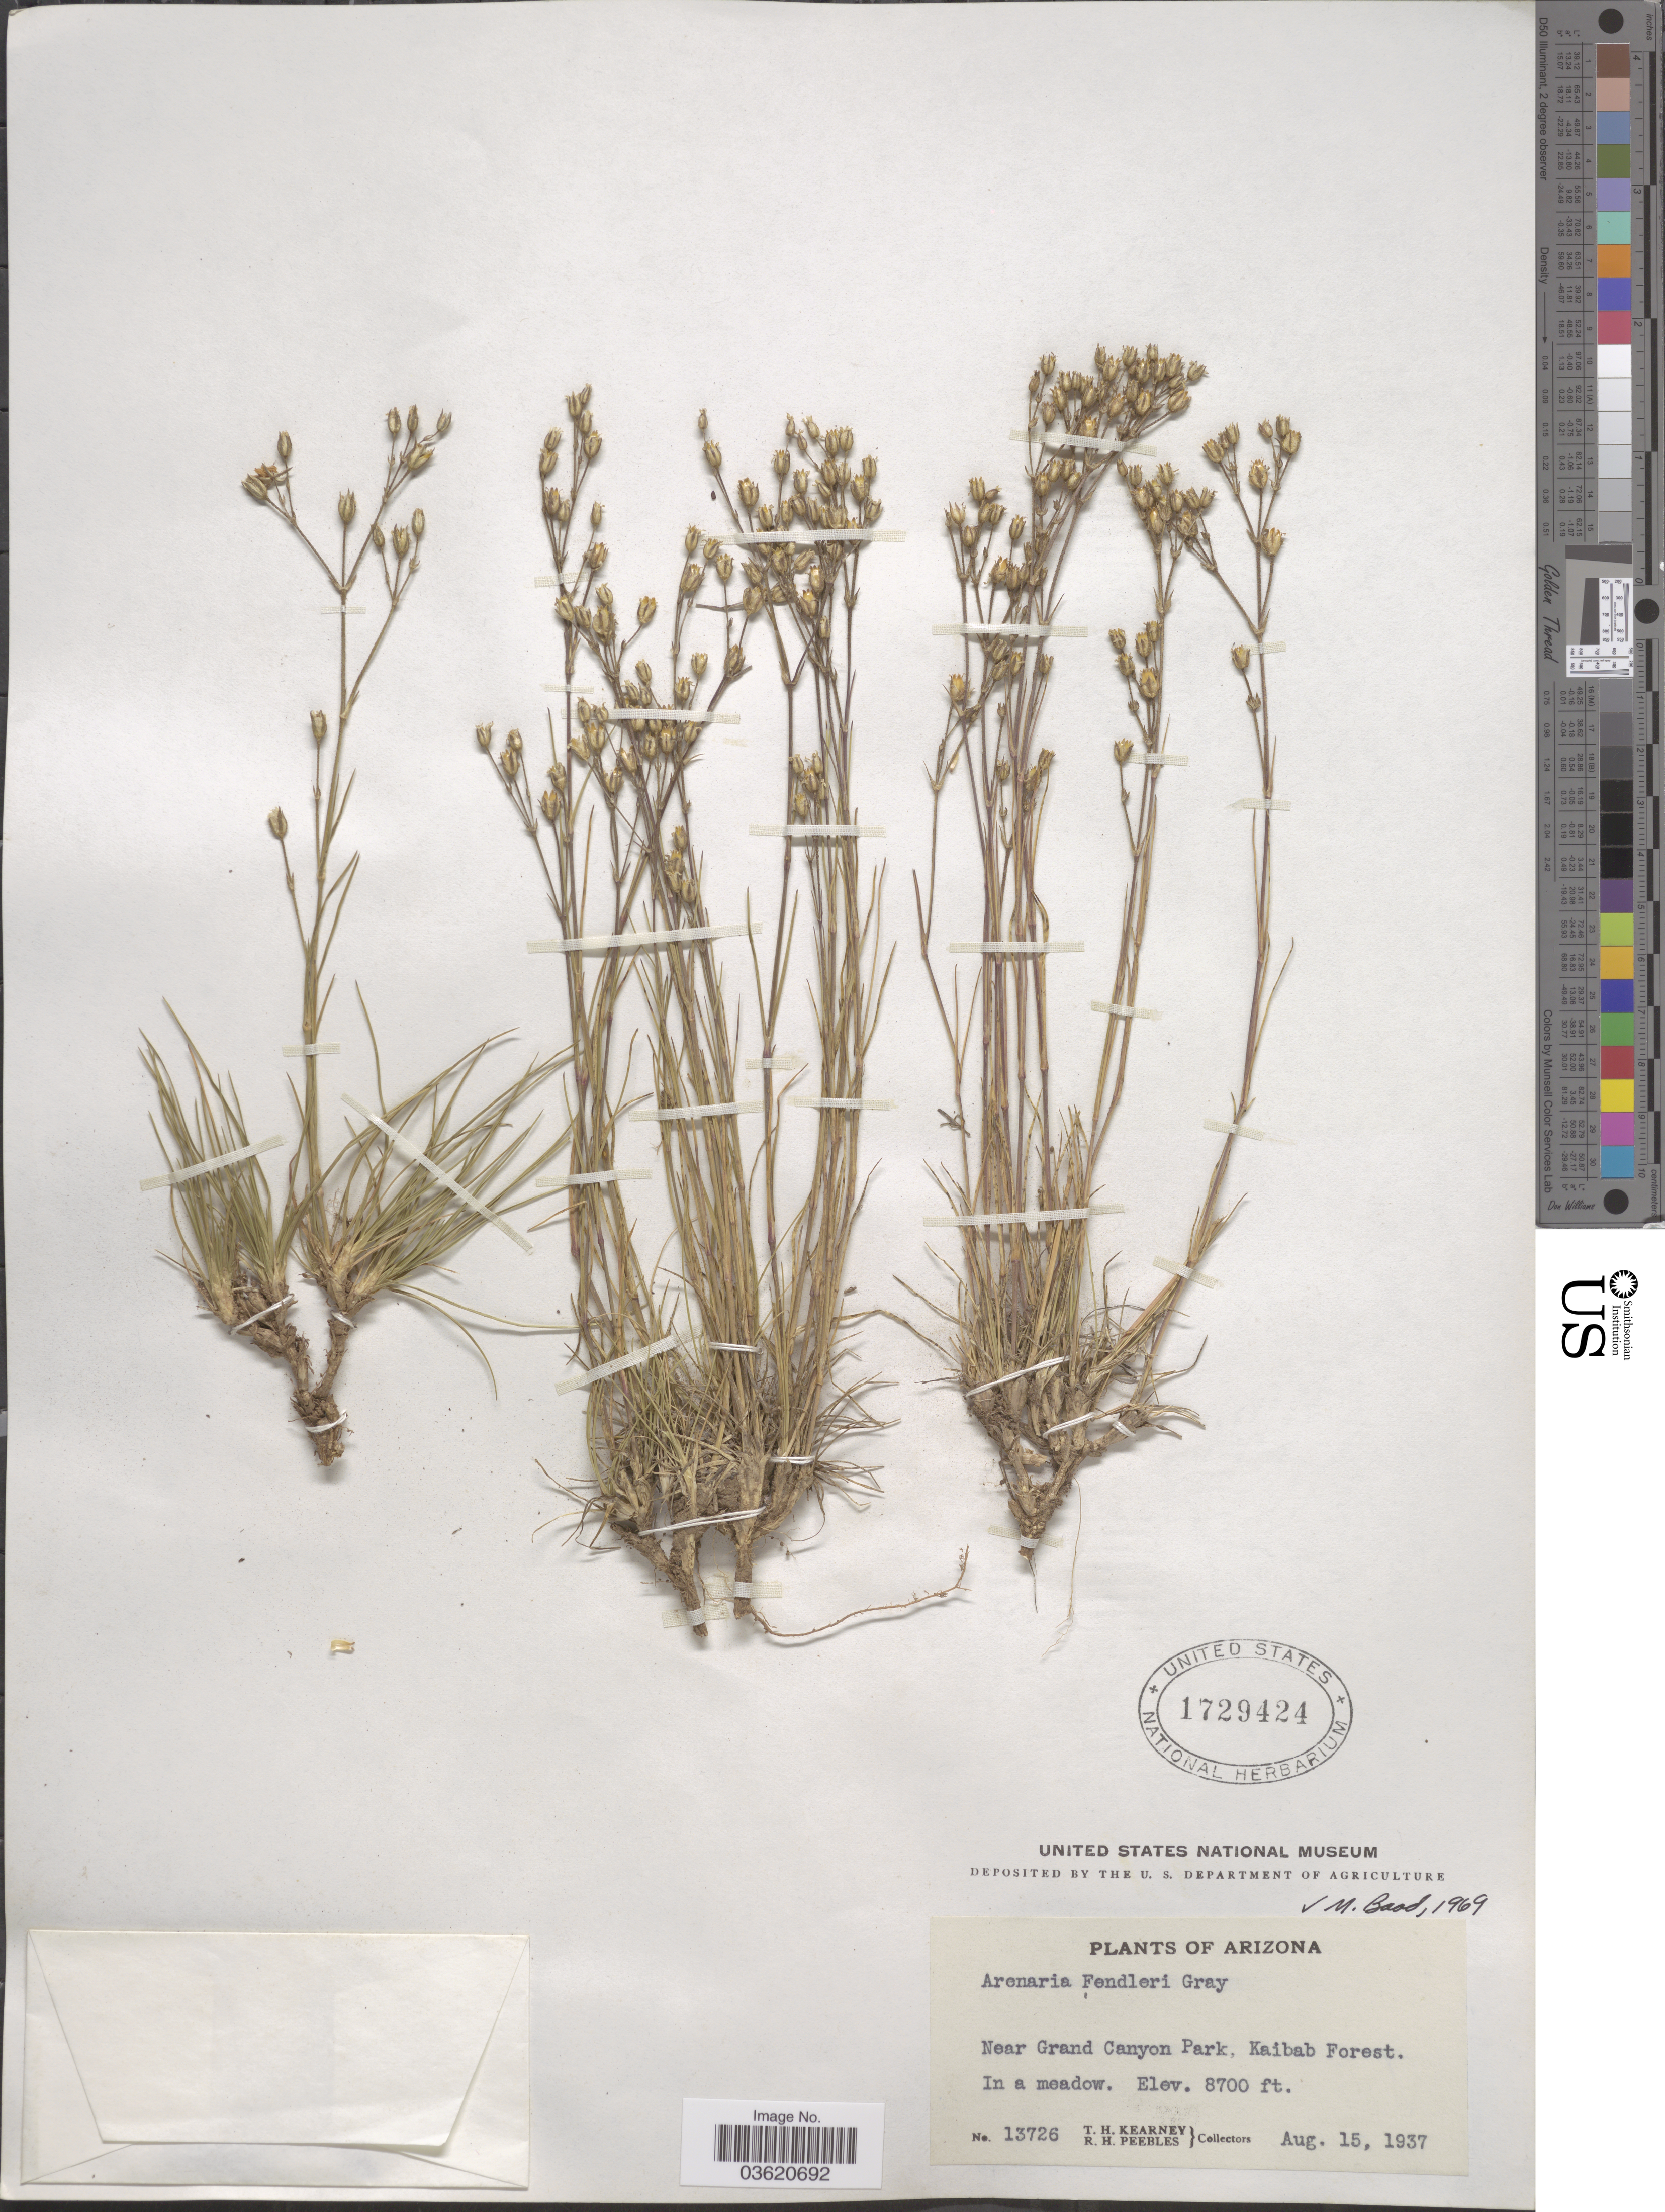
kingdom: Plantae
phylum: Tracheophyta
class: Magnoliopsida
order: Caryophyllales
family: Caryophyllaceae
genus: Eremogone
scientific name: Eremogone fendleri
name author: (A. Gray) Ikonn.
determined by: U.S. National Herbarium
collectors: T. H. Kearney & R. H. Peebles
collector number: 13726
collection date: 1937-08-15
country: United States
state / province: Arizona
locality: Near Grand Canyon Park, Kaibab Forest.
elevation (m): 2652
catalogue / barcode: US 1729424